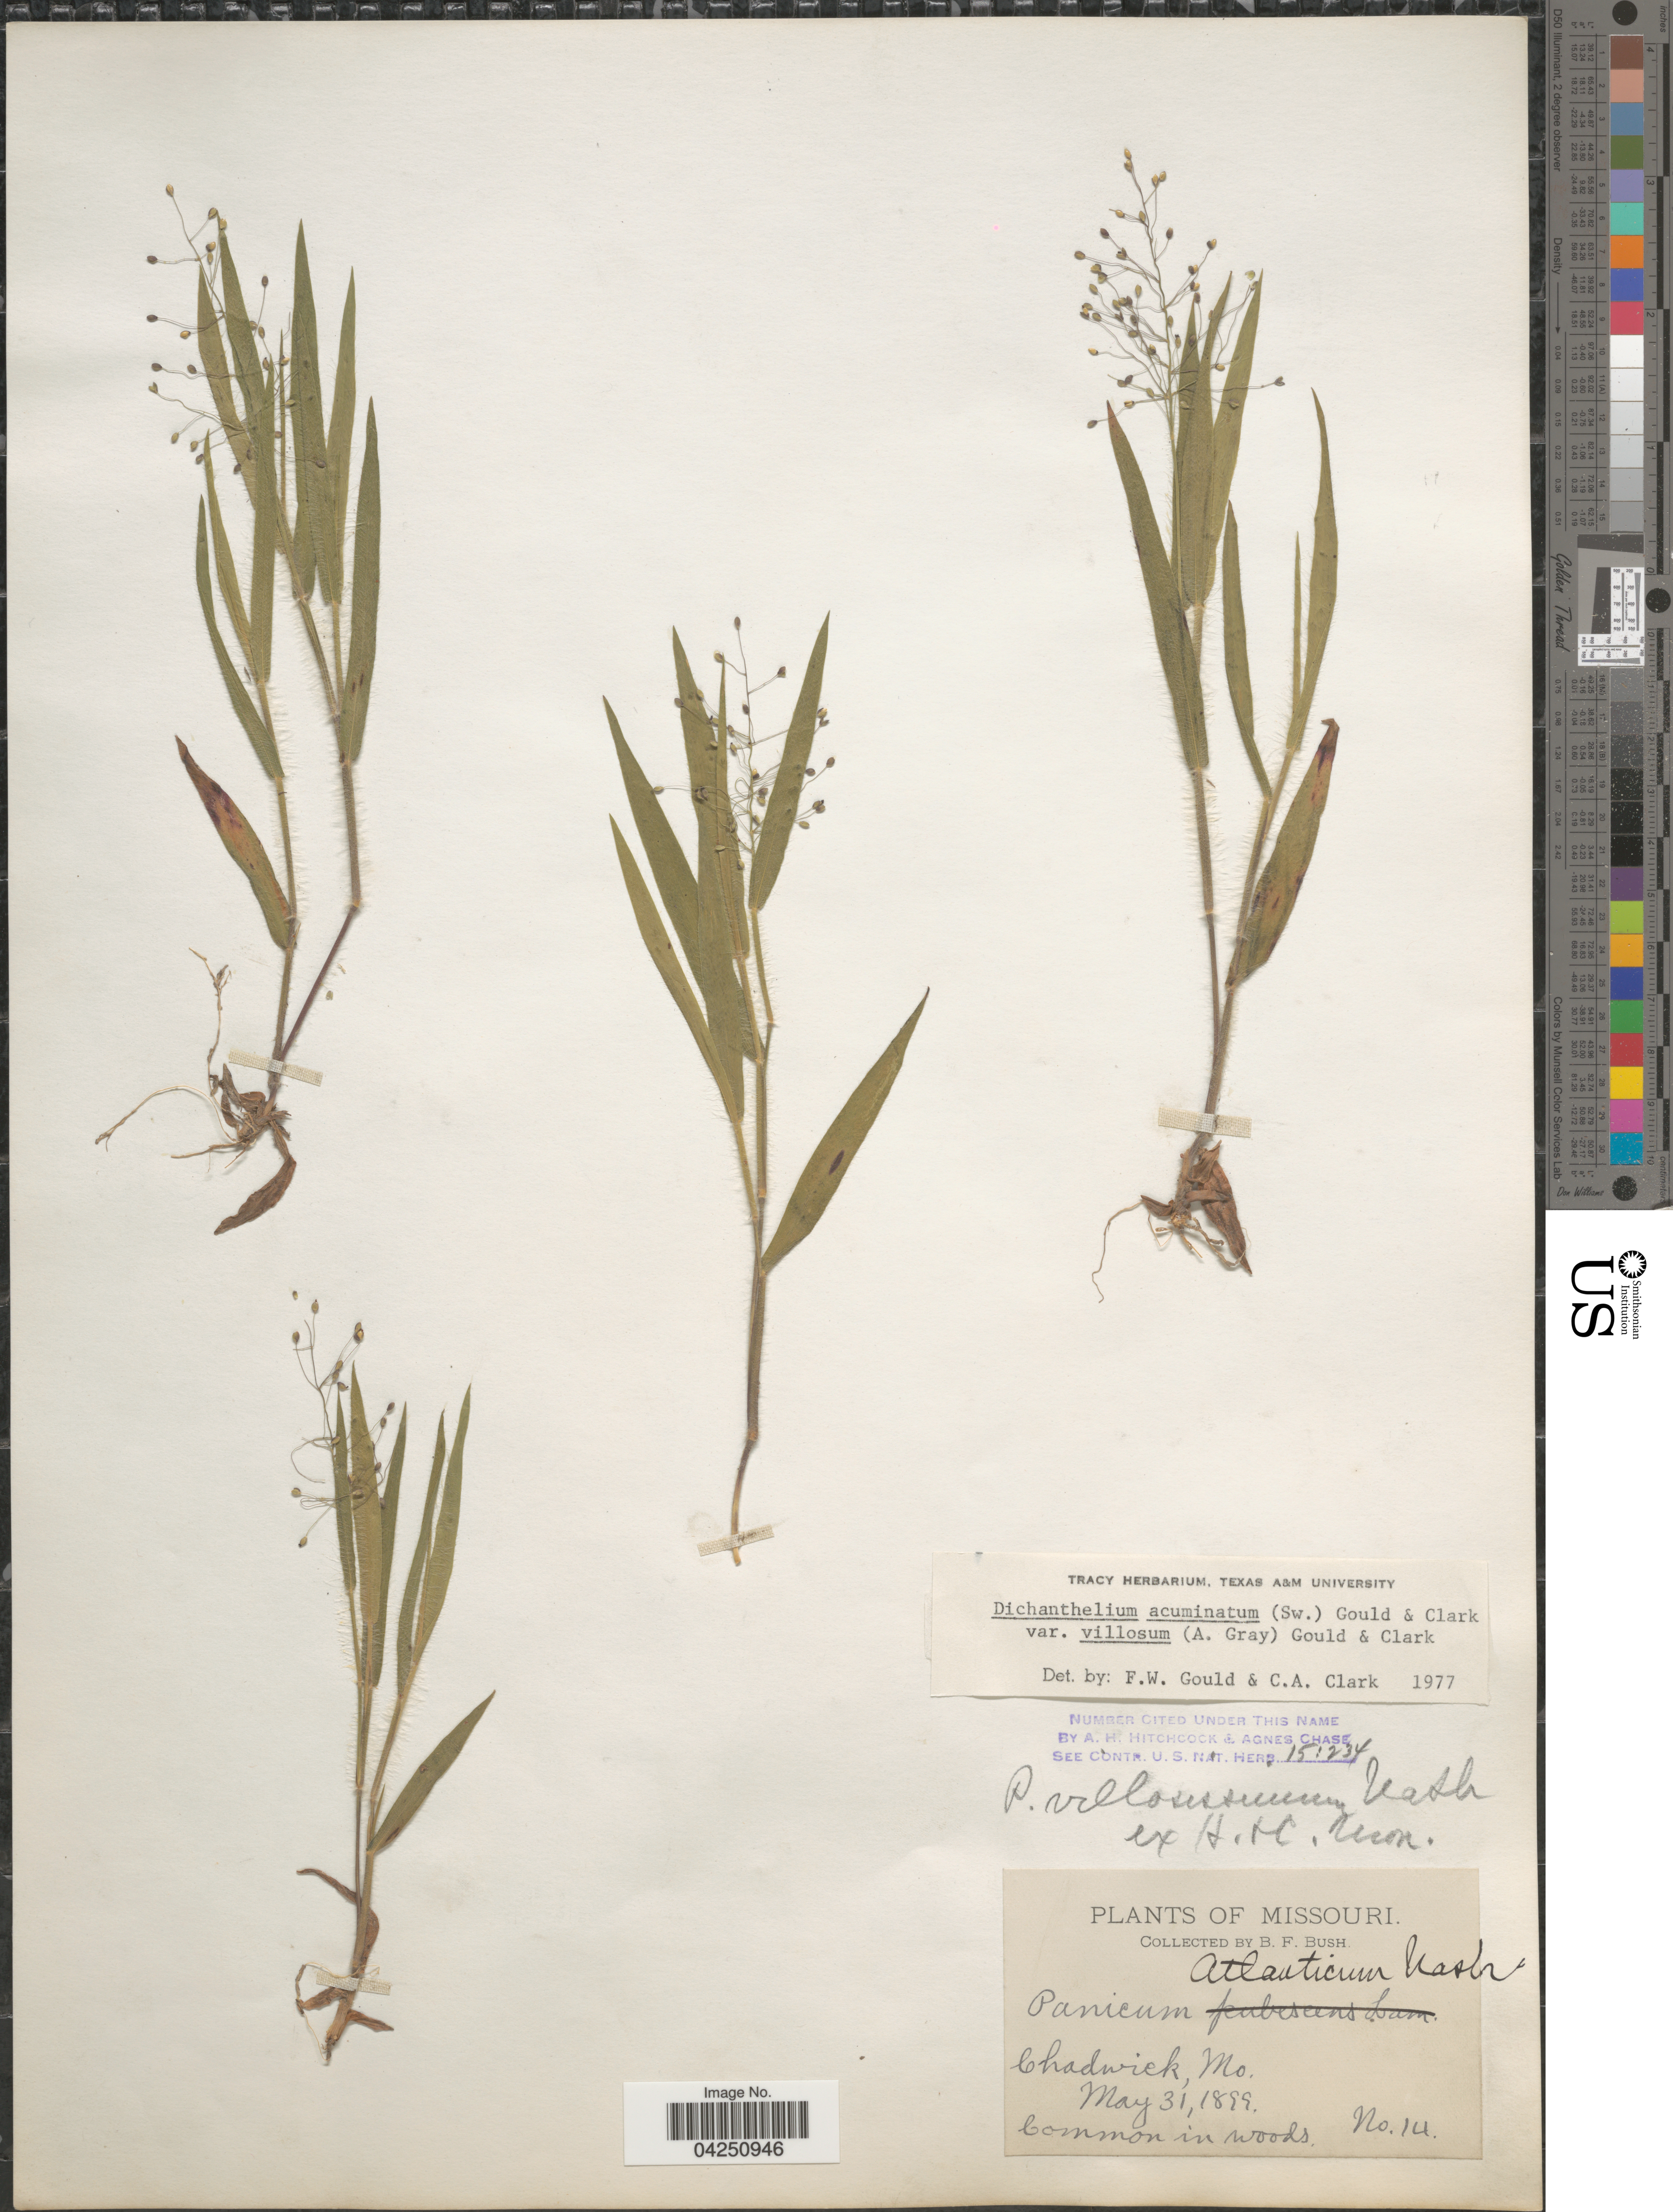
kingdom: Plantae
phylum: Tracheophyta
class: Liliopsida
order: Poales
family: Poaceae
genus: Dichanthelium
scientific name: Dichanthelium acuminatum var. acuminatum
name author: (Sw.) Gould & C.A. Clark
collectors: B. F. Bush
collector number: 14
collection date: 1899-05-31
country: United States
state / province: Missouri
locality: Chadwick.